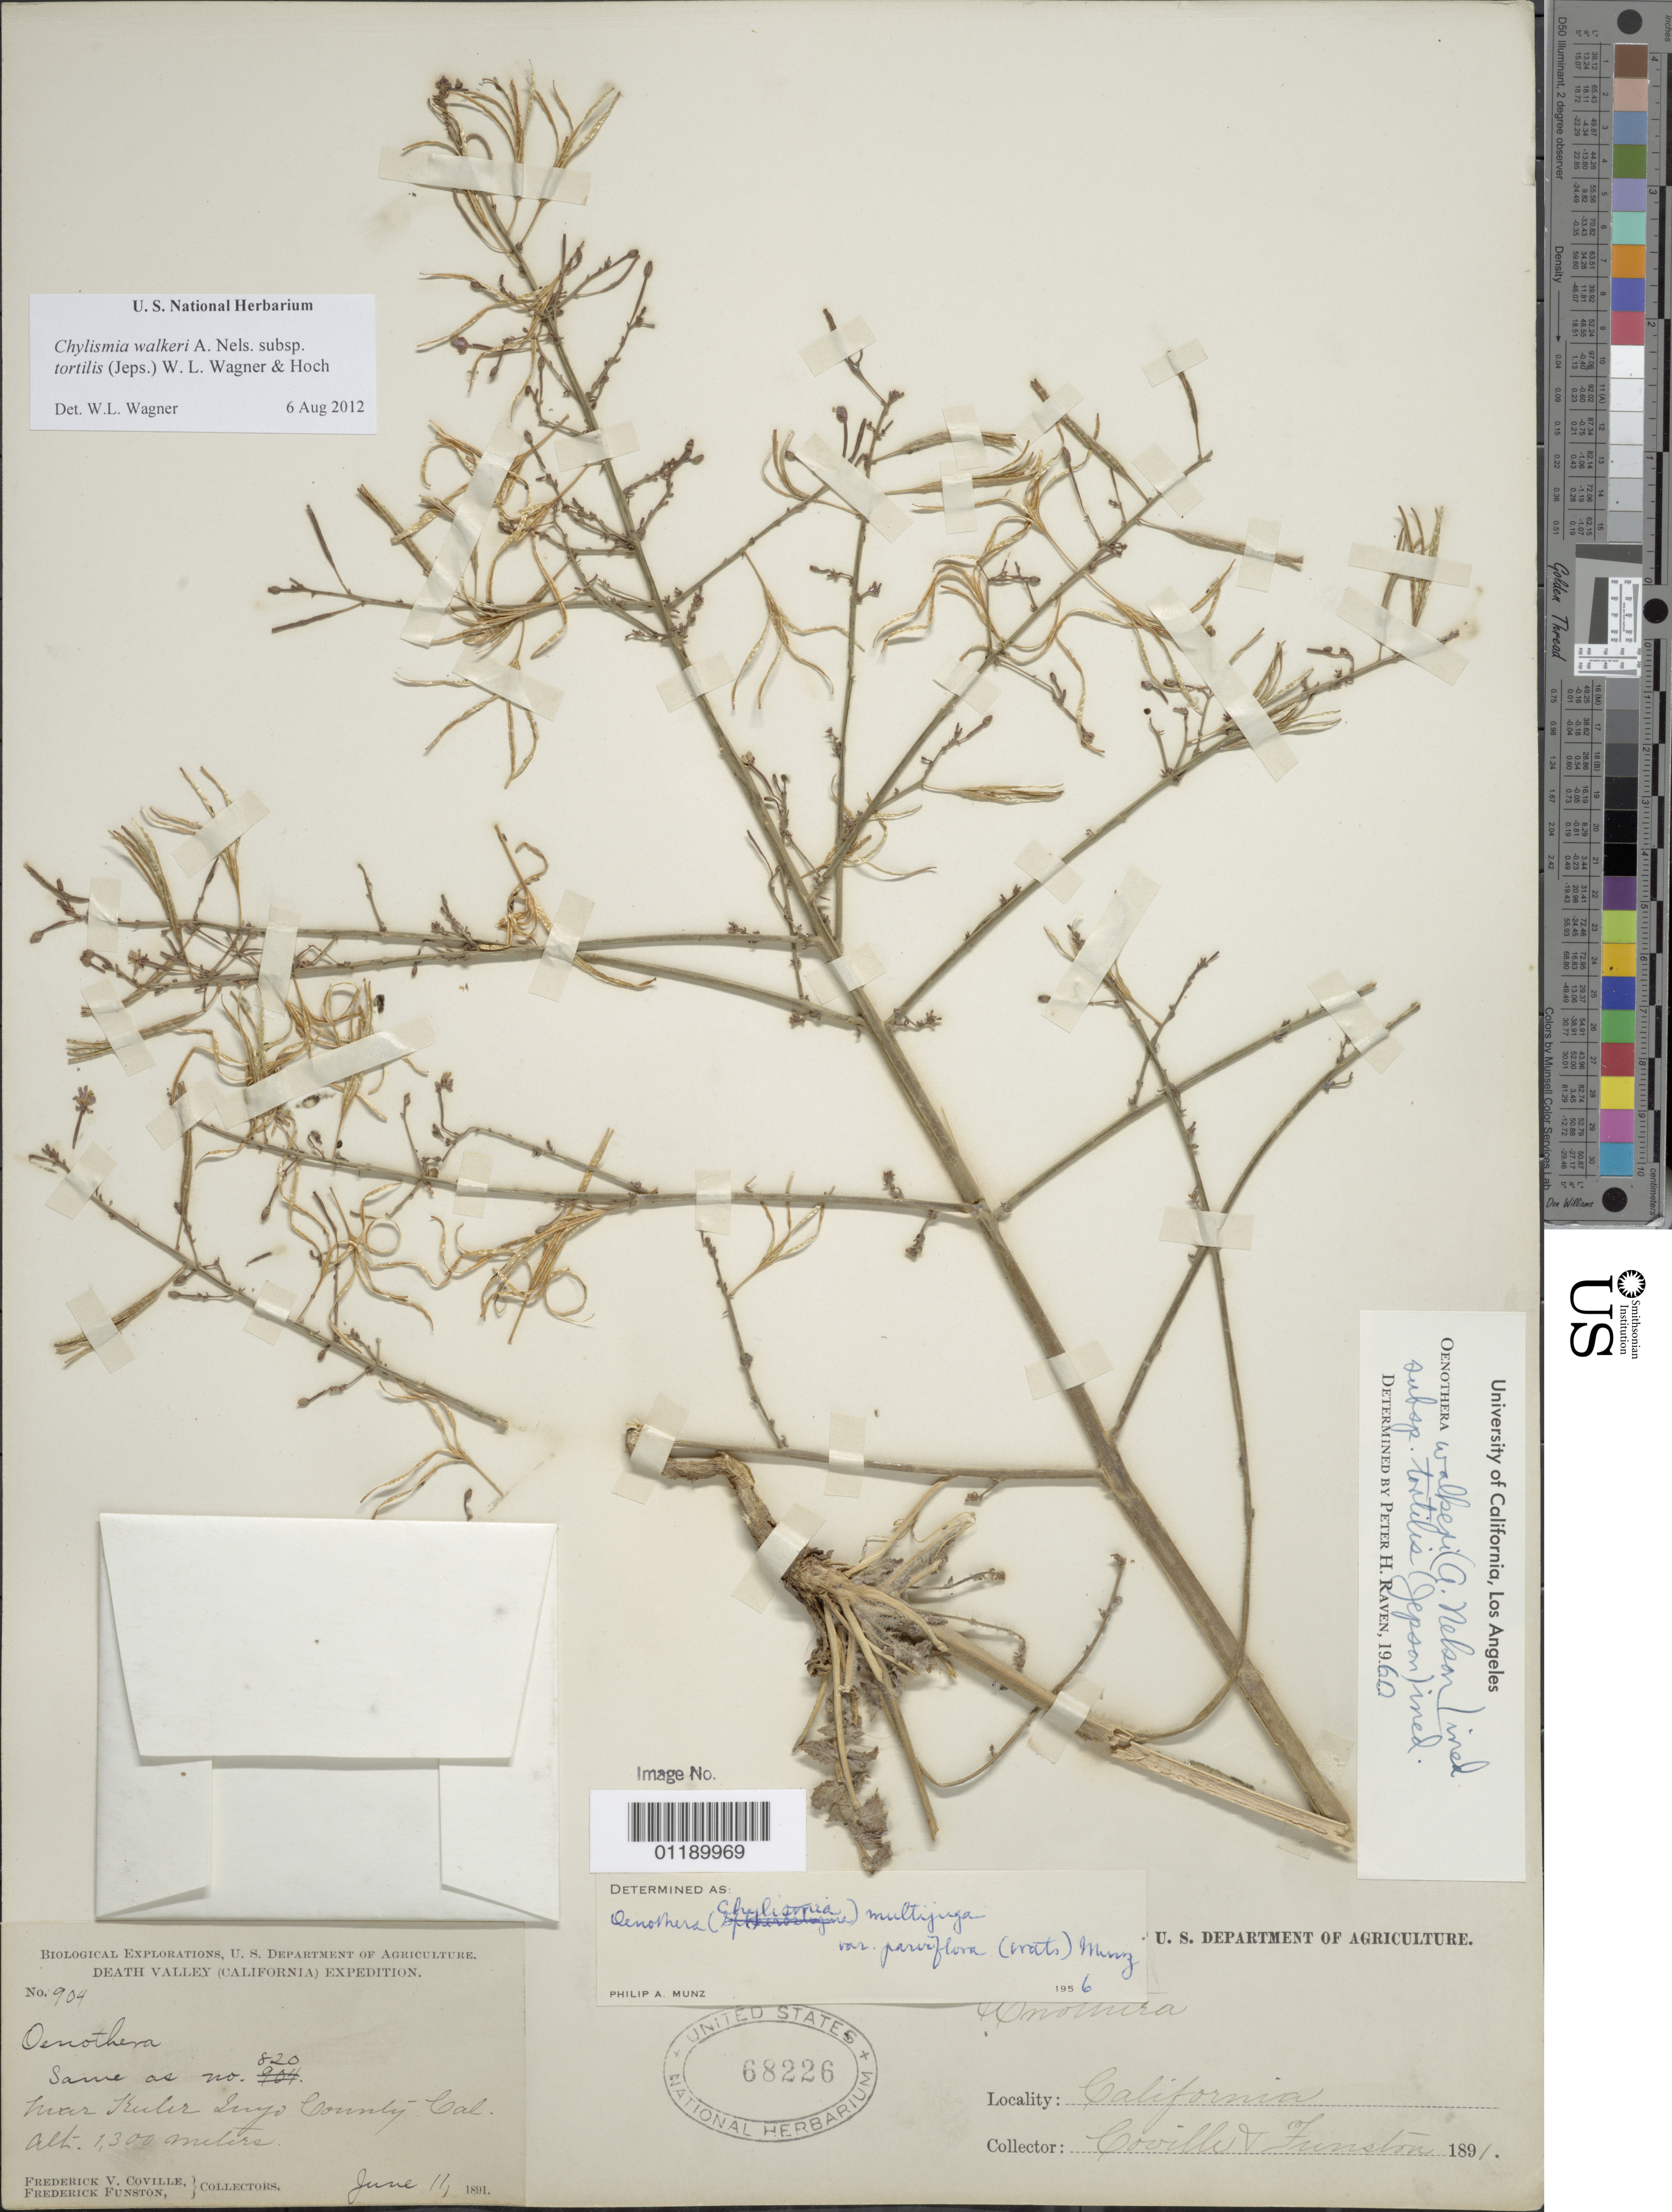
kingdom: Plantae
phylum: Tracheophyta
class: Magnoliopsida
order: Myrtales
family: Onagraceae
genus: Chylismia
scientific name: Chylismia walkeri subsp. tortilis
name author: (Jeps.) W.L. Wagner & Hoch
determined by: Wagner, W. L., (BOT), Smithsonian Institution - National Museum of Natural History (UNITED STATES)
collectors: F. V. Coville & F. Funston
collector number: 904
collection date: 1891-06-11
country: United States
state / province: California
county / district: Inyo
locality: near Keeler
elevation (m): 1300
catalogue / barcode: US 68226